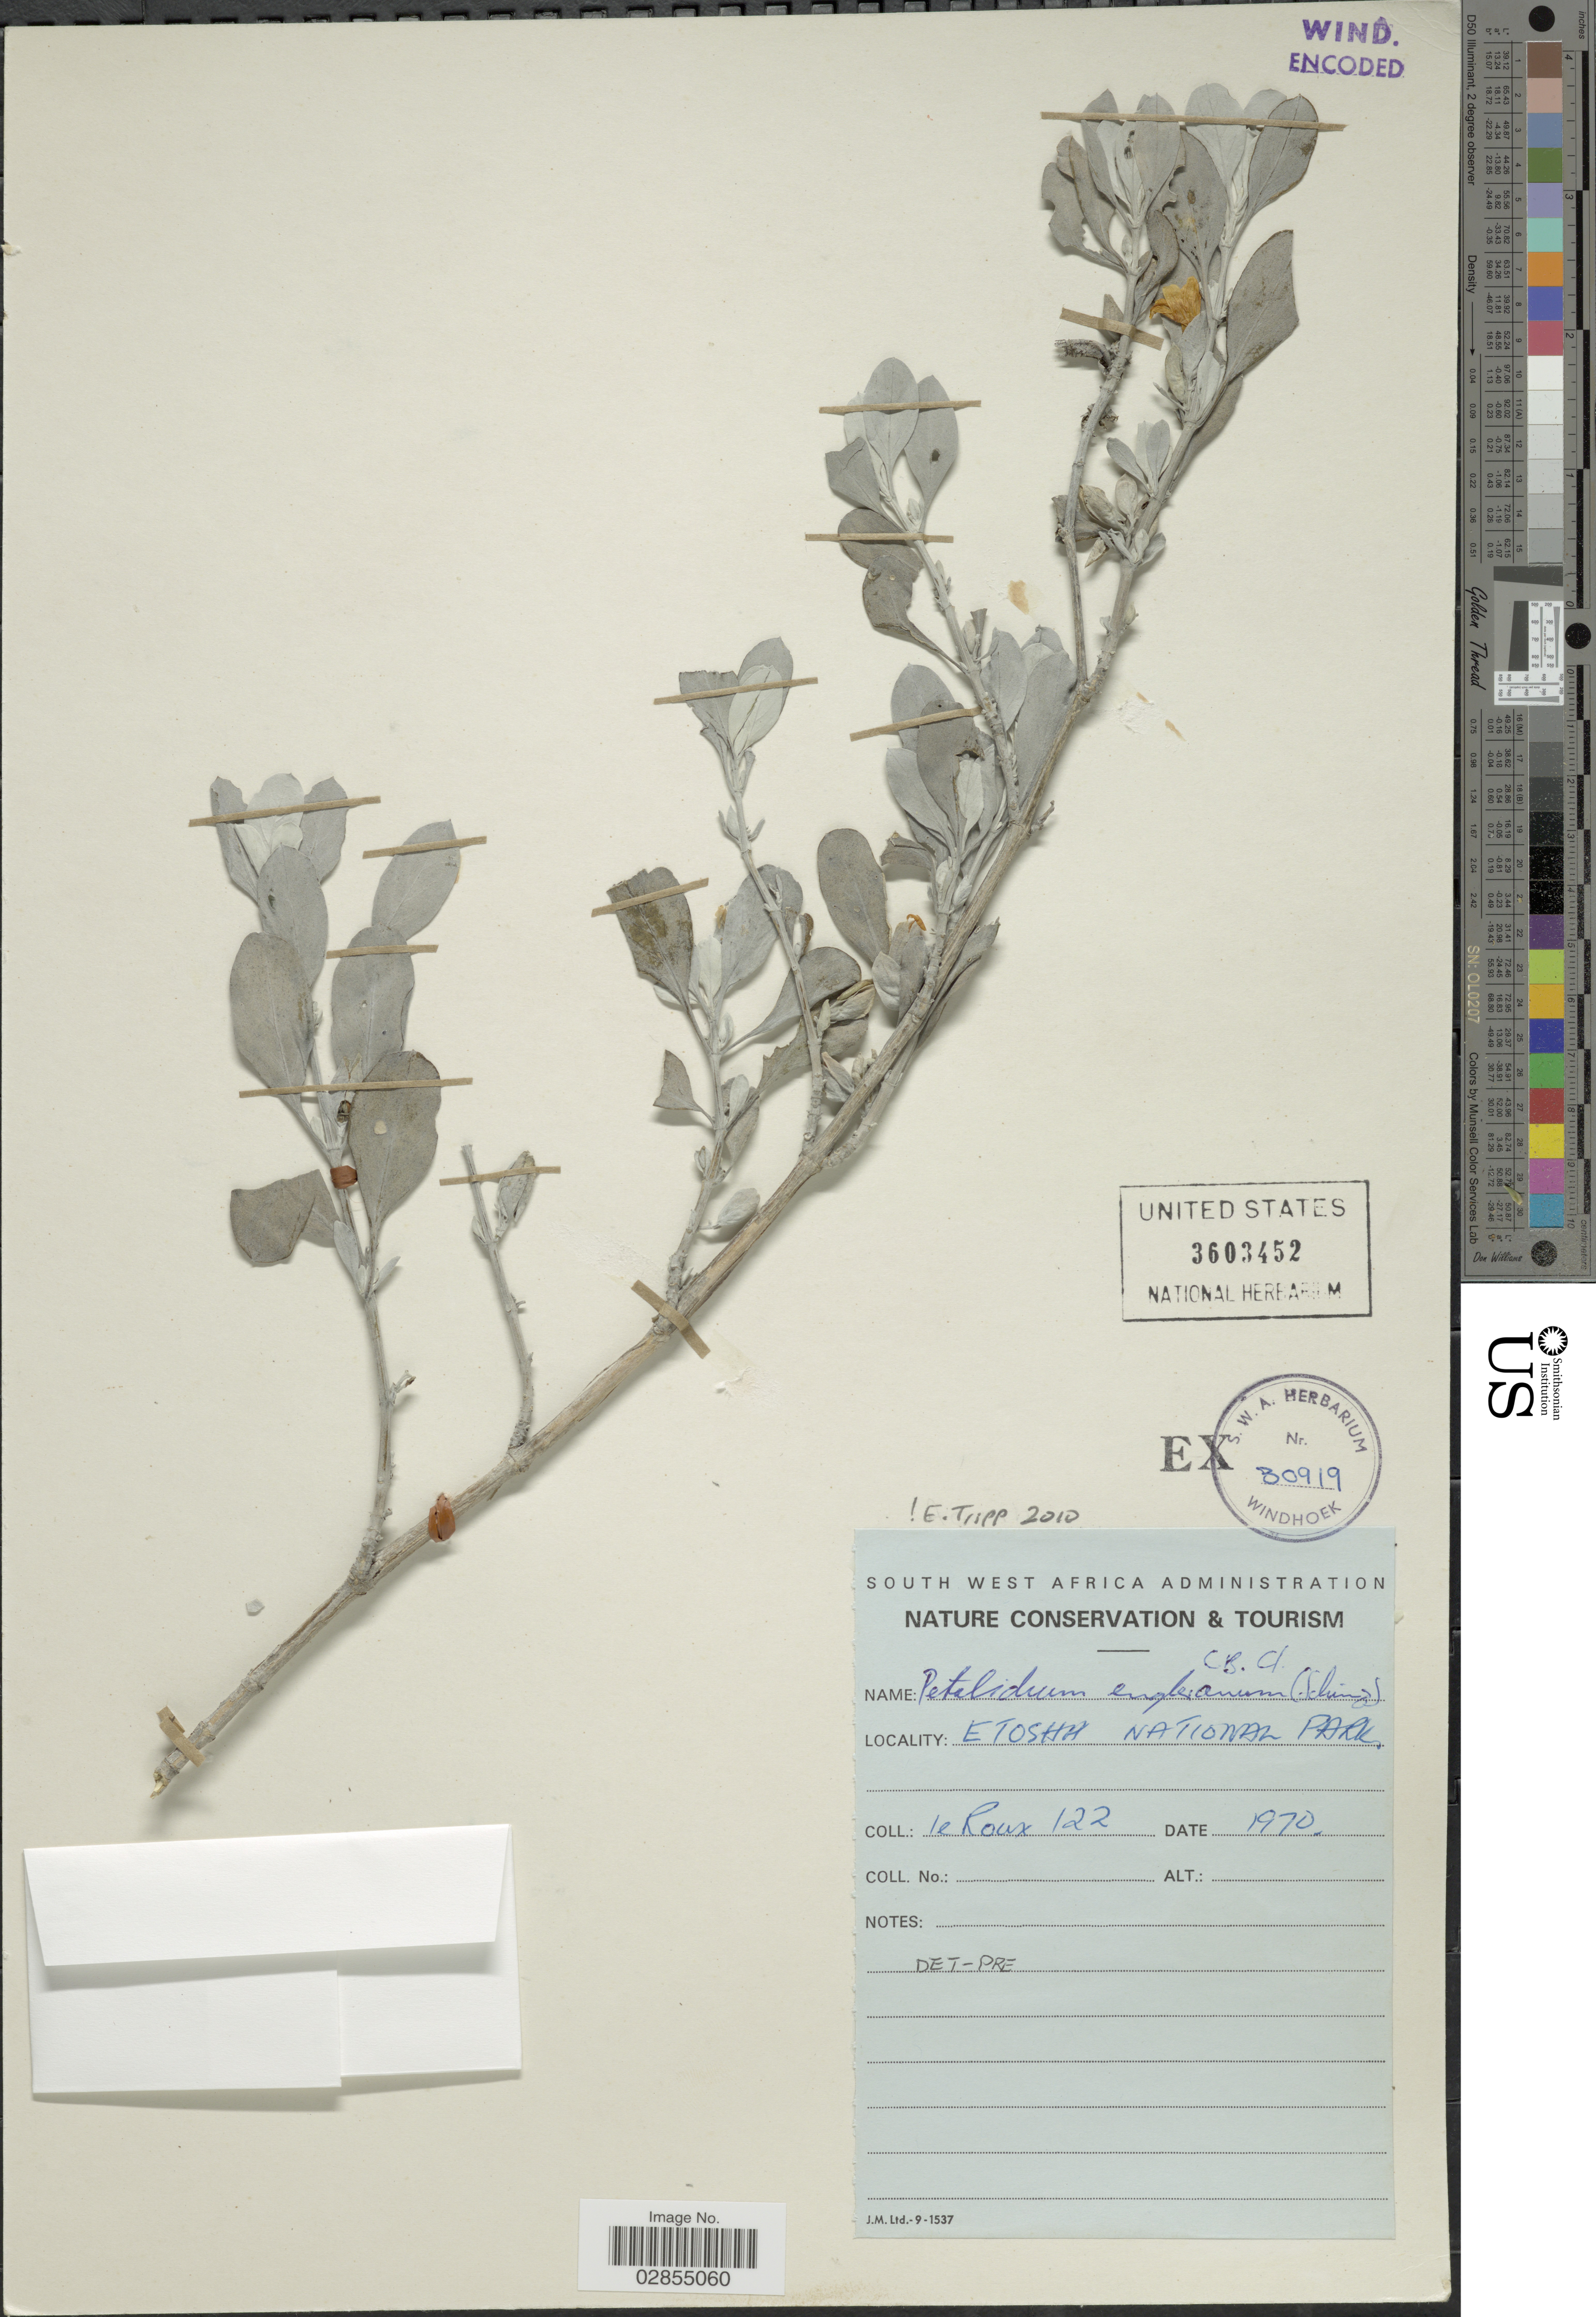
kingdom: Plantae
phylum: Tracheophyta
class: Magnoliopsida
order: Lamiales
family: Acanthaceae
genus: Petalidium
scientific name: Petalidium englerianum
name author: C.B. Clarke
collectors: -. le Roux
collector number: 122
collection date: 1970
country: Namibia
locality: Etosha National Park.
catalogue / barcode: US 3603452